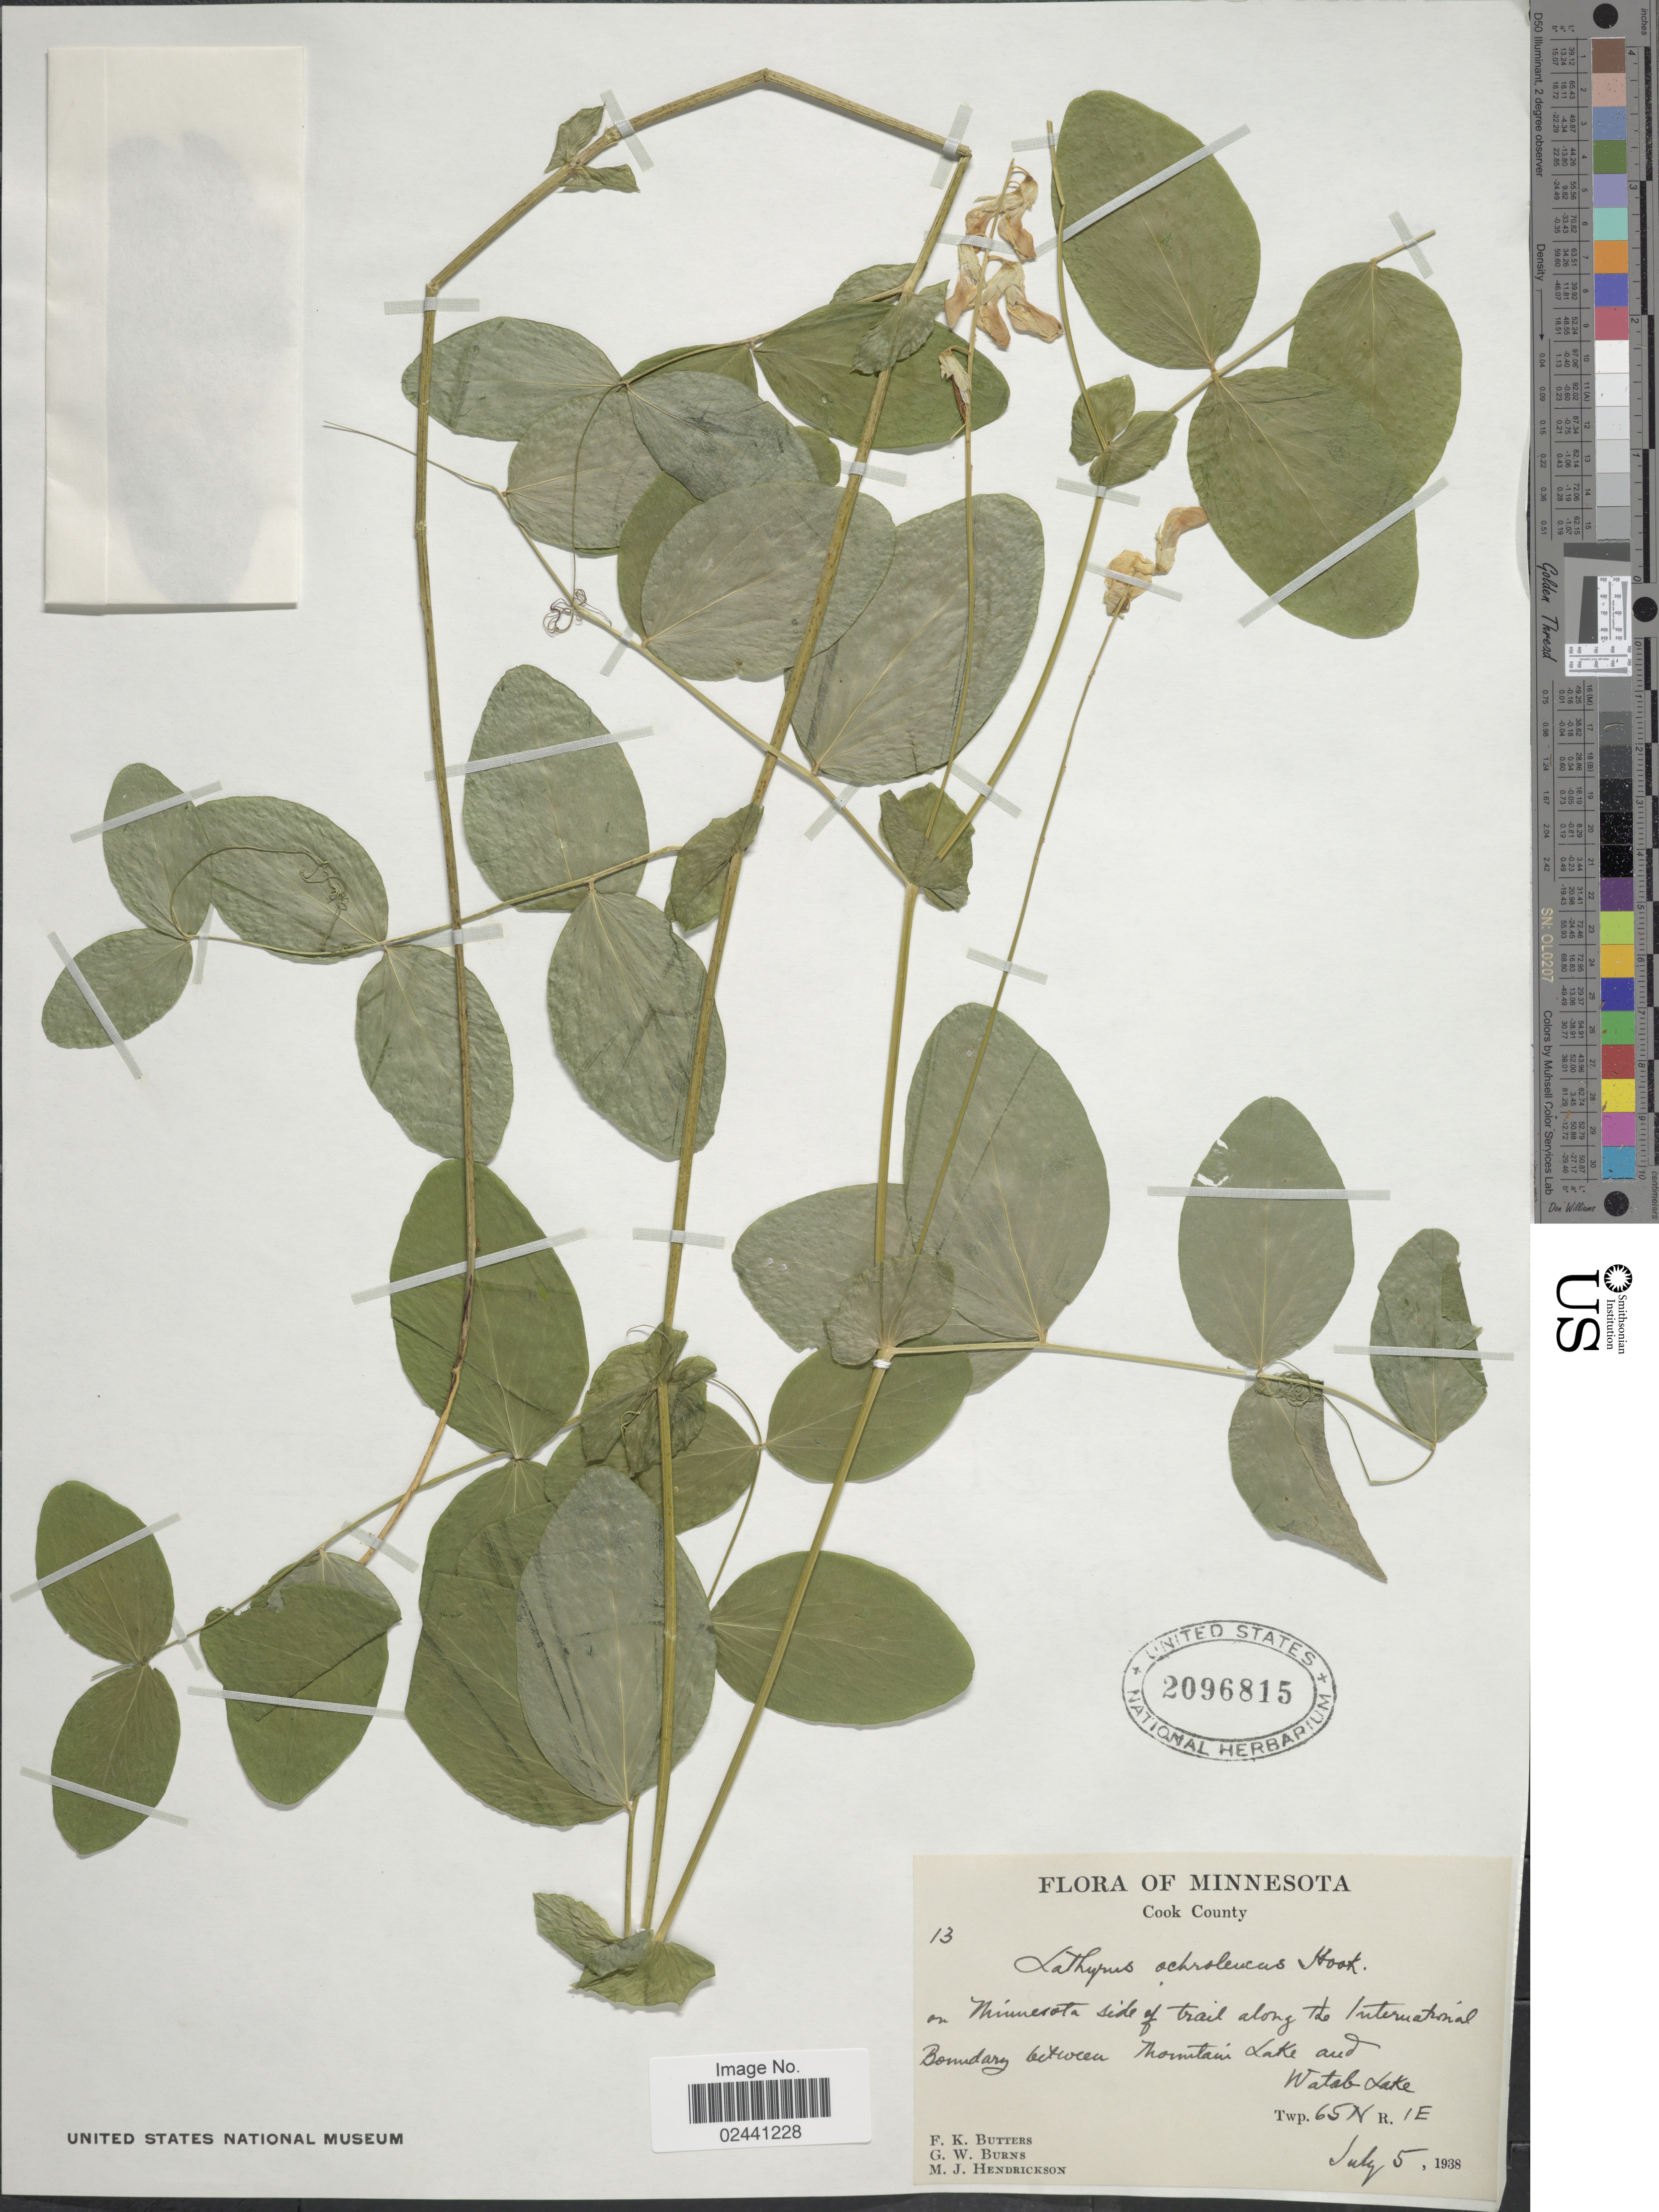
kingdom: Plantae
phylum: Tracheophyta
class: Magnoliopsida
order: Fabales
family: Fabaceae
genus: Lathyrus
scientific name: Lathyrus ochroleucus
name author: Hook.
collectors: F. K. Butters, G. Burns & M. Hendrickson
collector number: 13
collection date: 1938-07-05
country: United States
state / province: Minnesota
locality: Cook County, on Minnesota side of trail along the International Boundary between Mountain Lake and Watab Lake, Twp 65 N R1E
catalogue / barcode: US 2096815